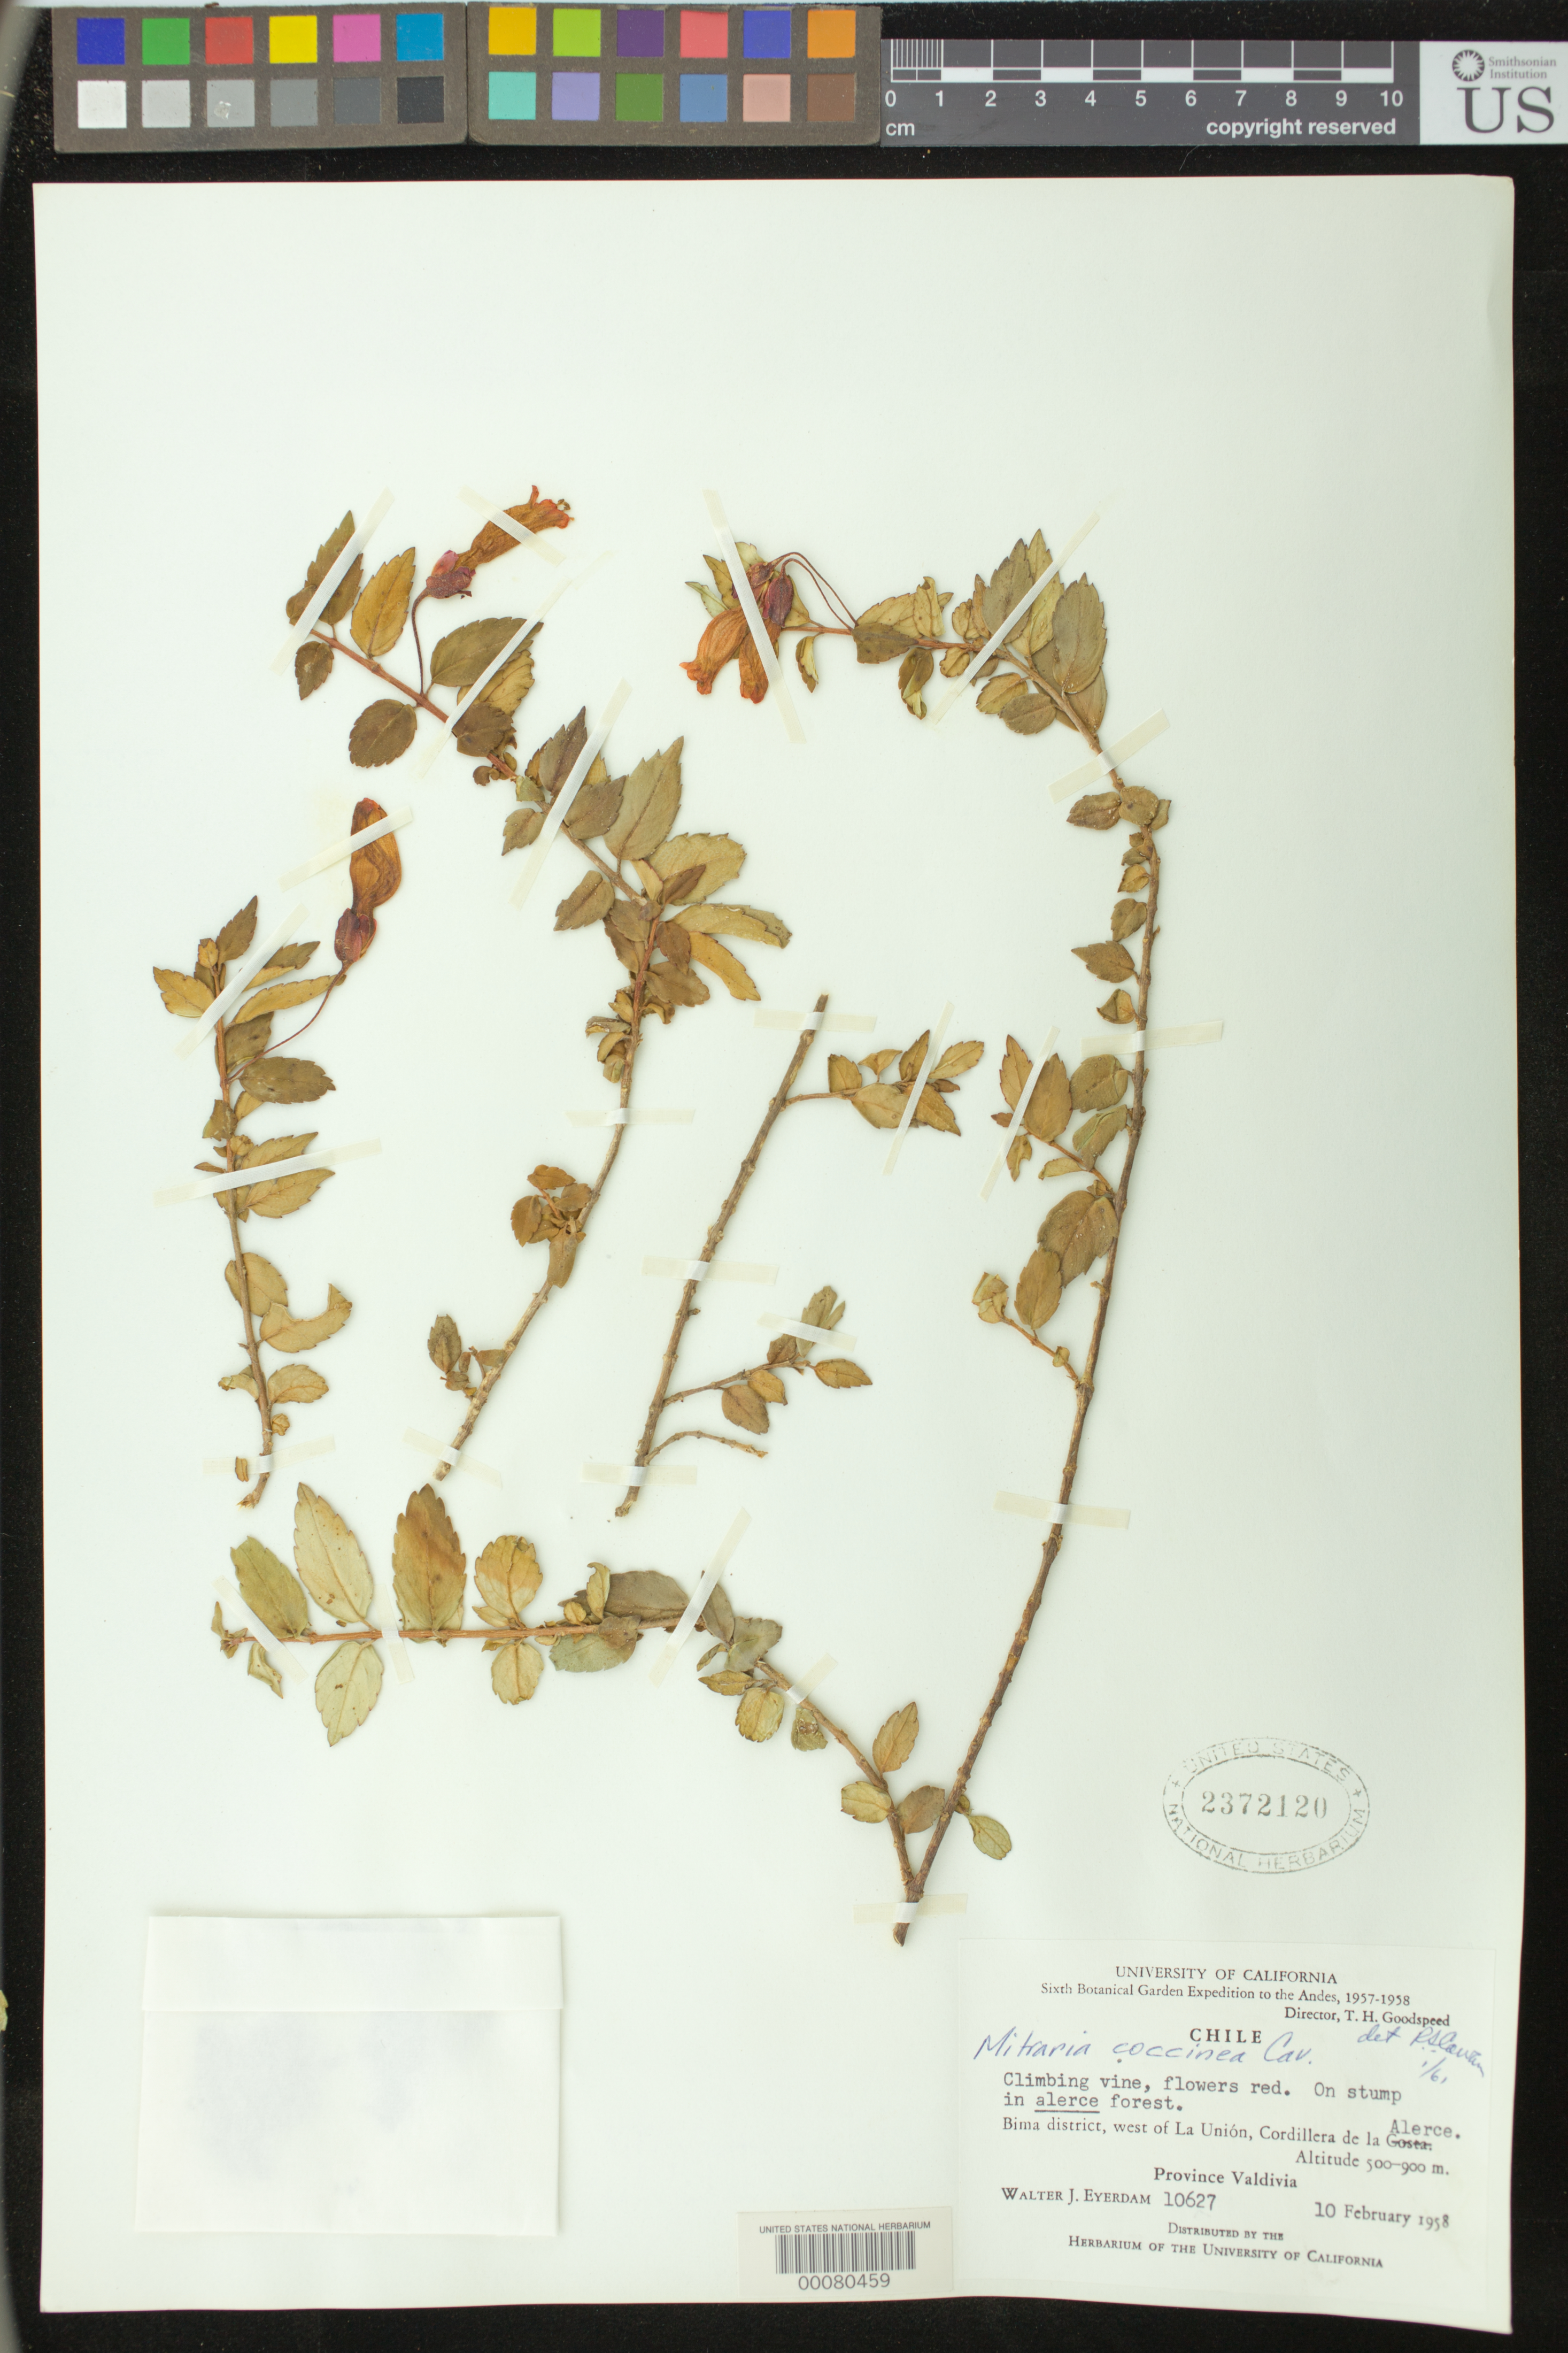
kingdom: Plantae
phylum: Tracheophyta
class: Magnoliopsida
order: Lamiales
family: Gesneriaceae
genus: Mitraria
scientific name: Mitraria coccinea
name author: Cav.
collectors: W. J. Eyerdam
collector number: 10627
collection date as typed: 10 Feb 1958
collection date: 1958-02-10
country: Chile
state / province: Los Ríos (XIV)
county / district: Valdivia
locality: Bima District, W of La Union, Cordillera de la Alerce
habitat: in alerce forest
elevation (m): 500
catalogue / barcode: US 2372120